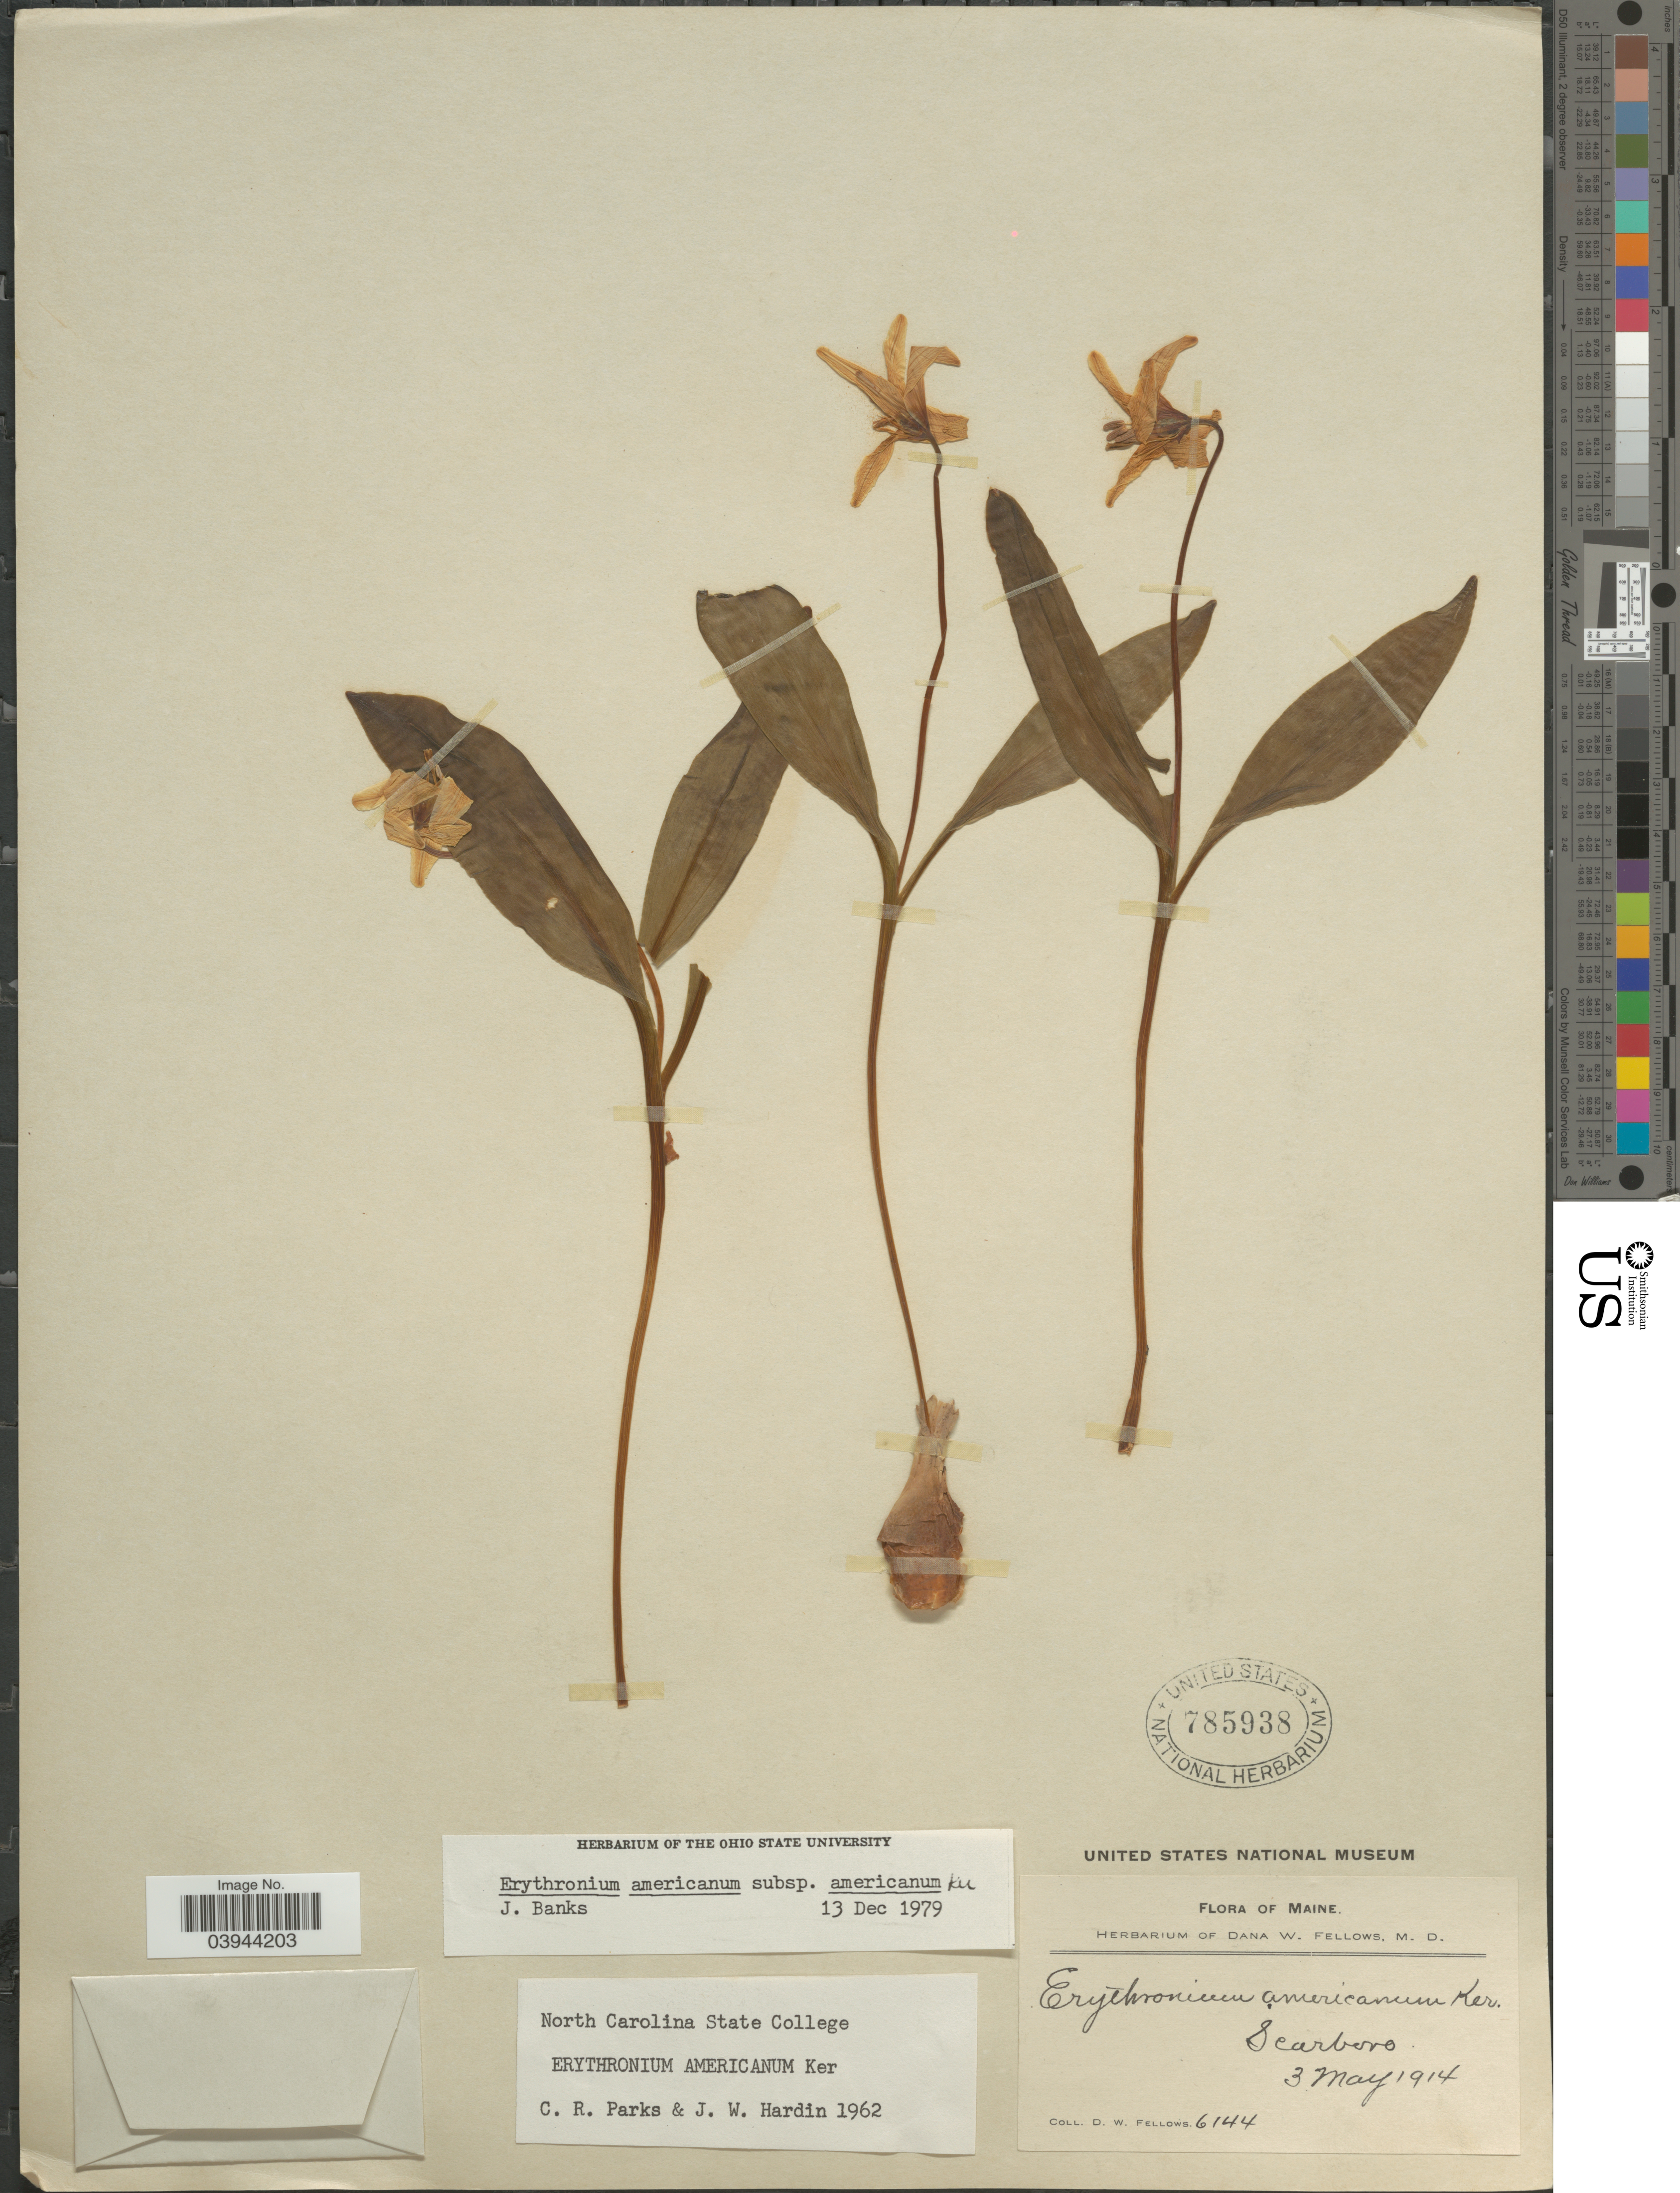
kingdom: Plantae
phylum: Tracheophyta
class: Liliopsida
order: Liliales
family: Liliaceae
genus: Erythronium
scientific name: Erythronium americanum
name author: Ker Gawl.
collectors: D. W. Fellows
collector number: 6144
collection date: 1914-05-03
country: United States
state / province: Maine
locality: Scarboro.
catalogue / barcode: US 785938